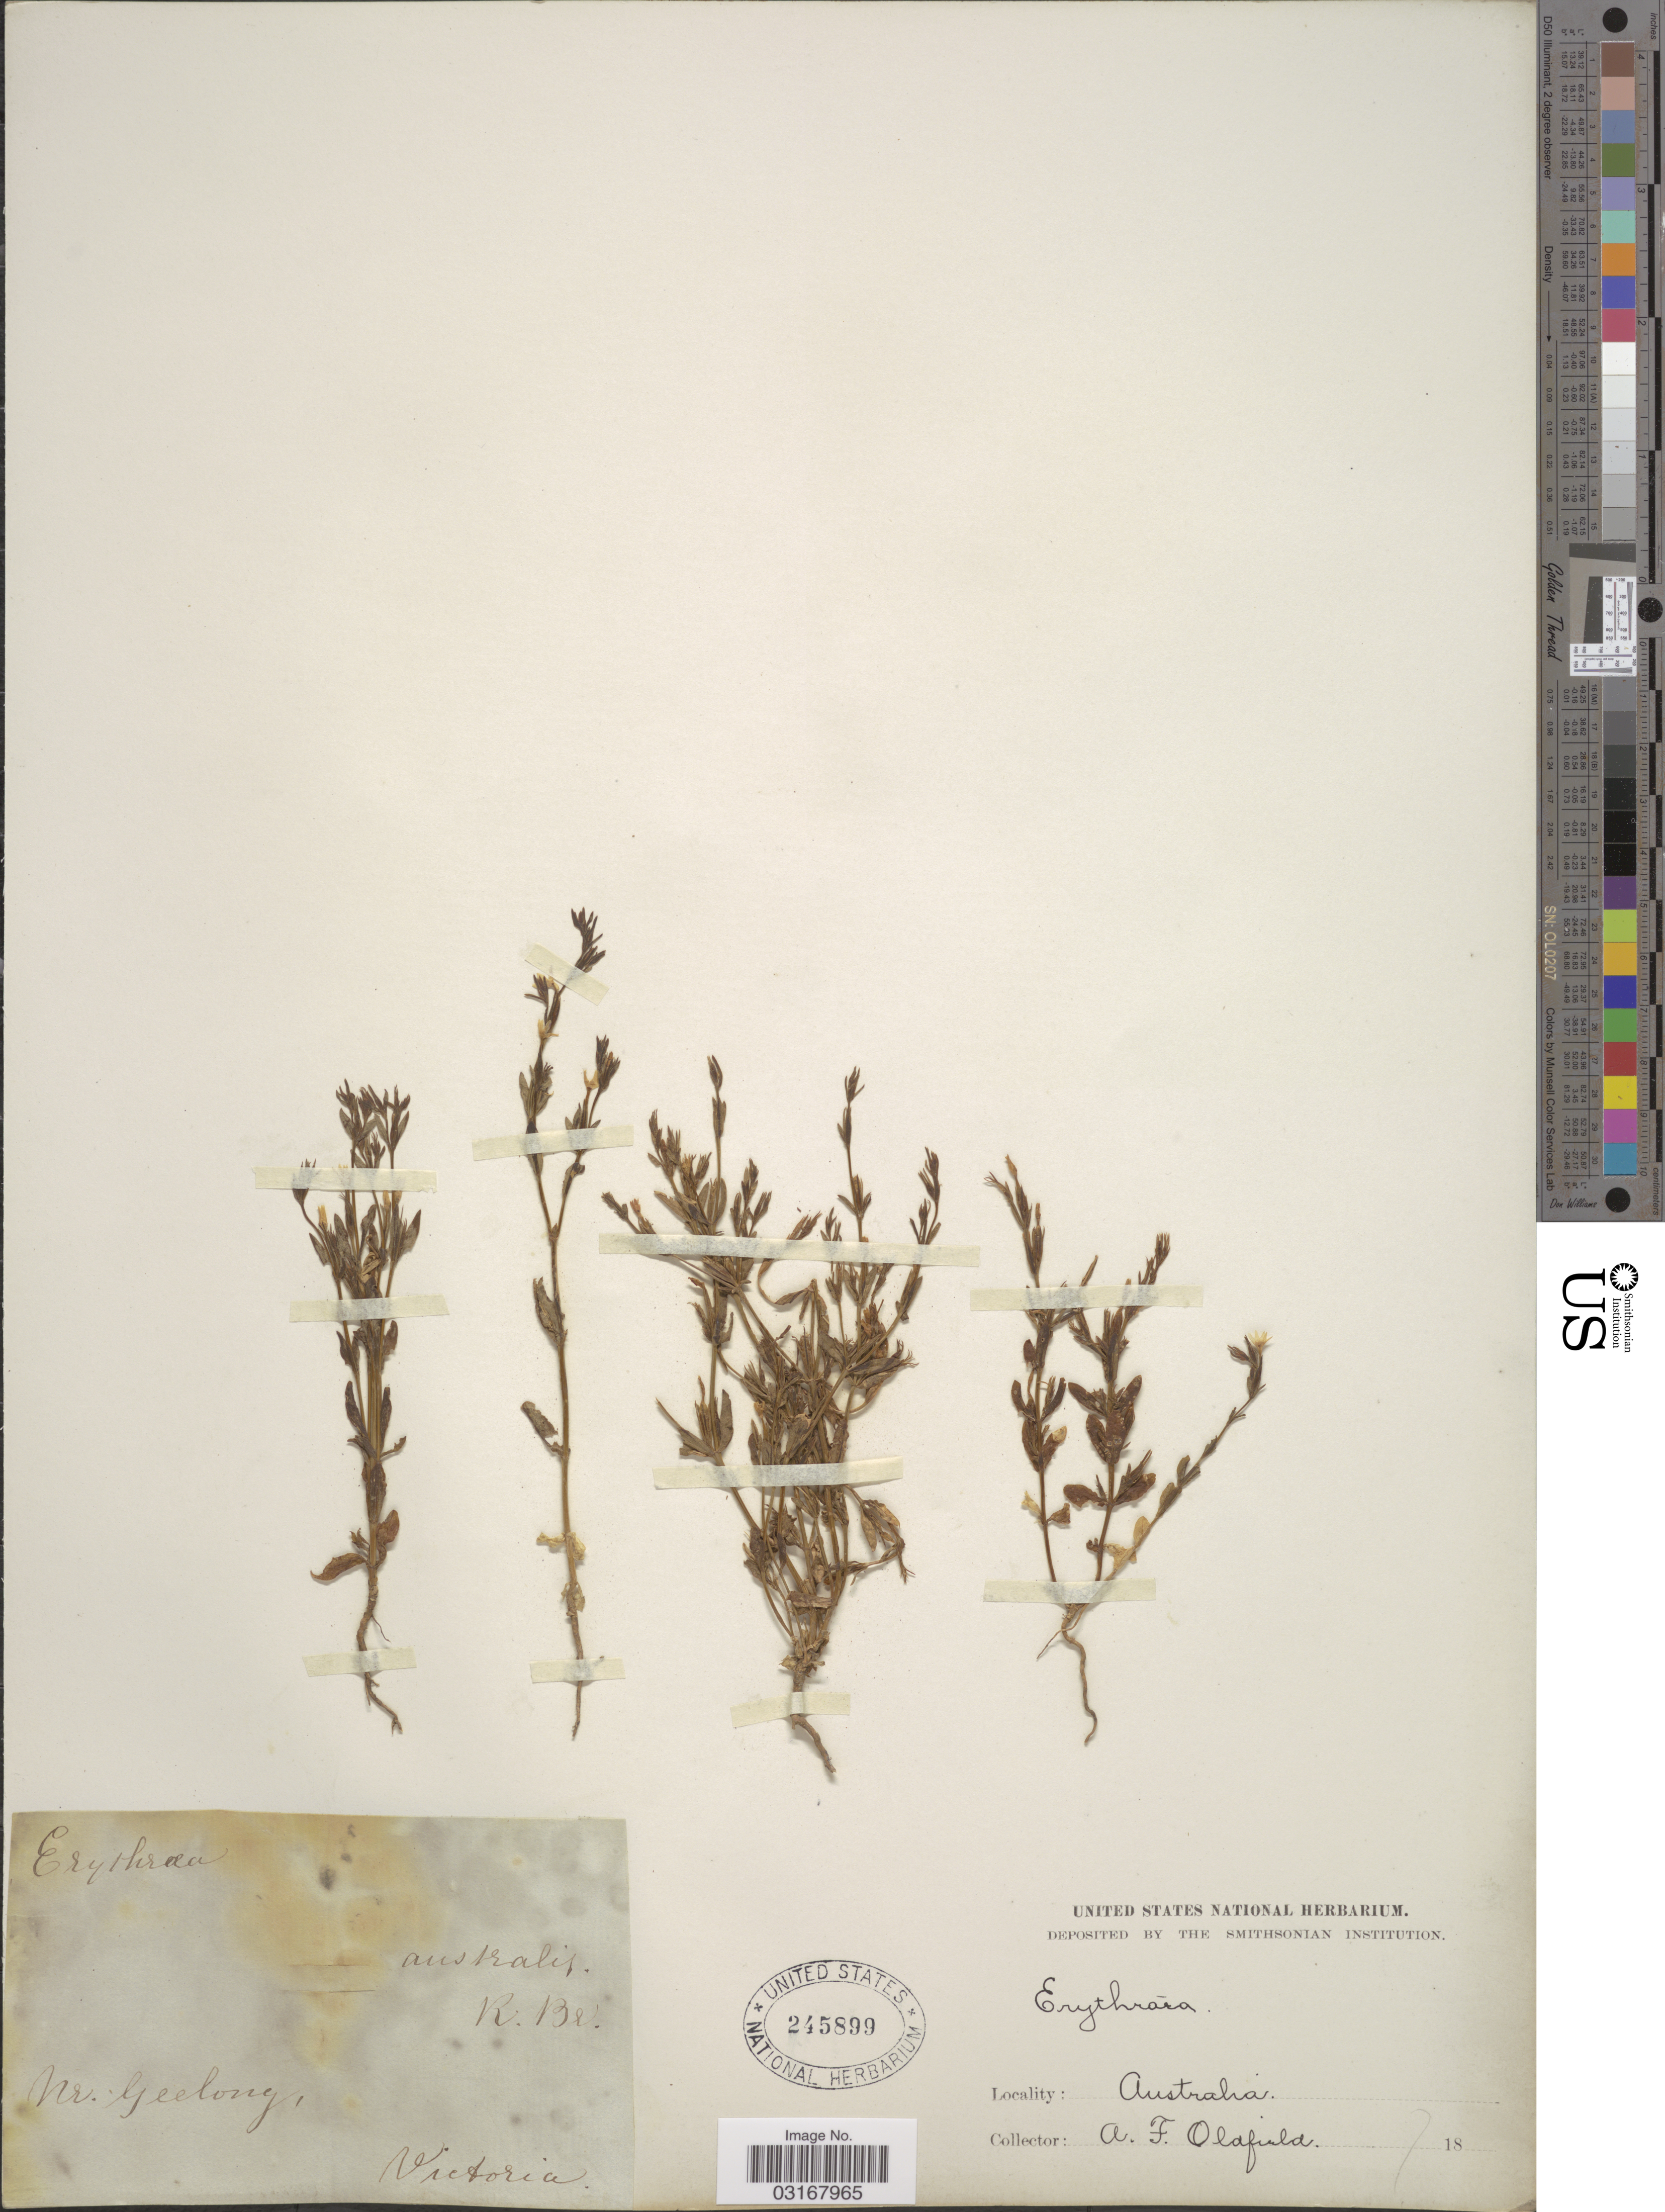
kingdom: Plantae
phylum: Tracheophyta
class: Magnoliopsida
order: Gentianales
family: Gentianaceae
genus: Schenkia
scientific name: Schenkia australis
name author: (R. Br.) G. Mans.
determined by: Strong, Mark T., (BOT), Smithsonian Institution - National Museum of Natural History (UNITED STATES)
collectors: A. Oldfield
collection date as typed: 18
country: Australia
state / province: Victoria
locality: Nr. Geelong, Victoria.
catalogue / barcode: US 245899